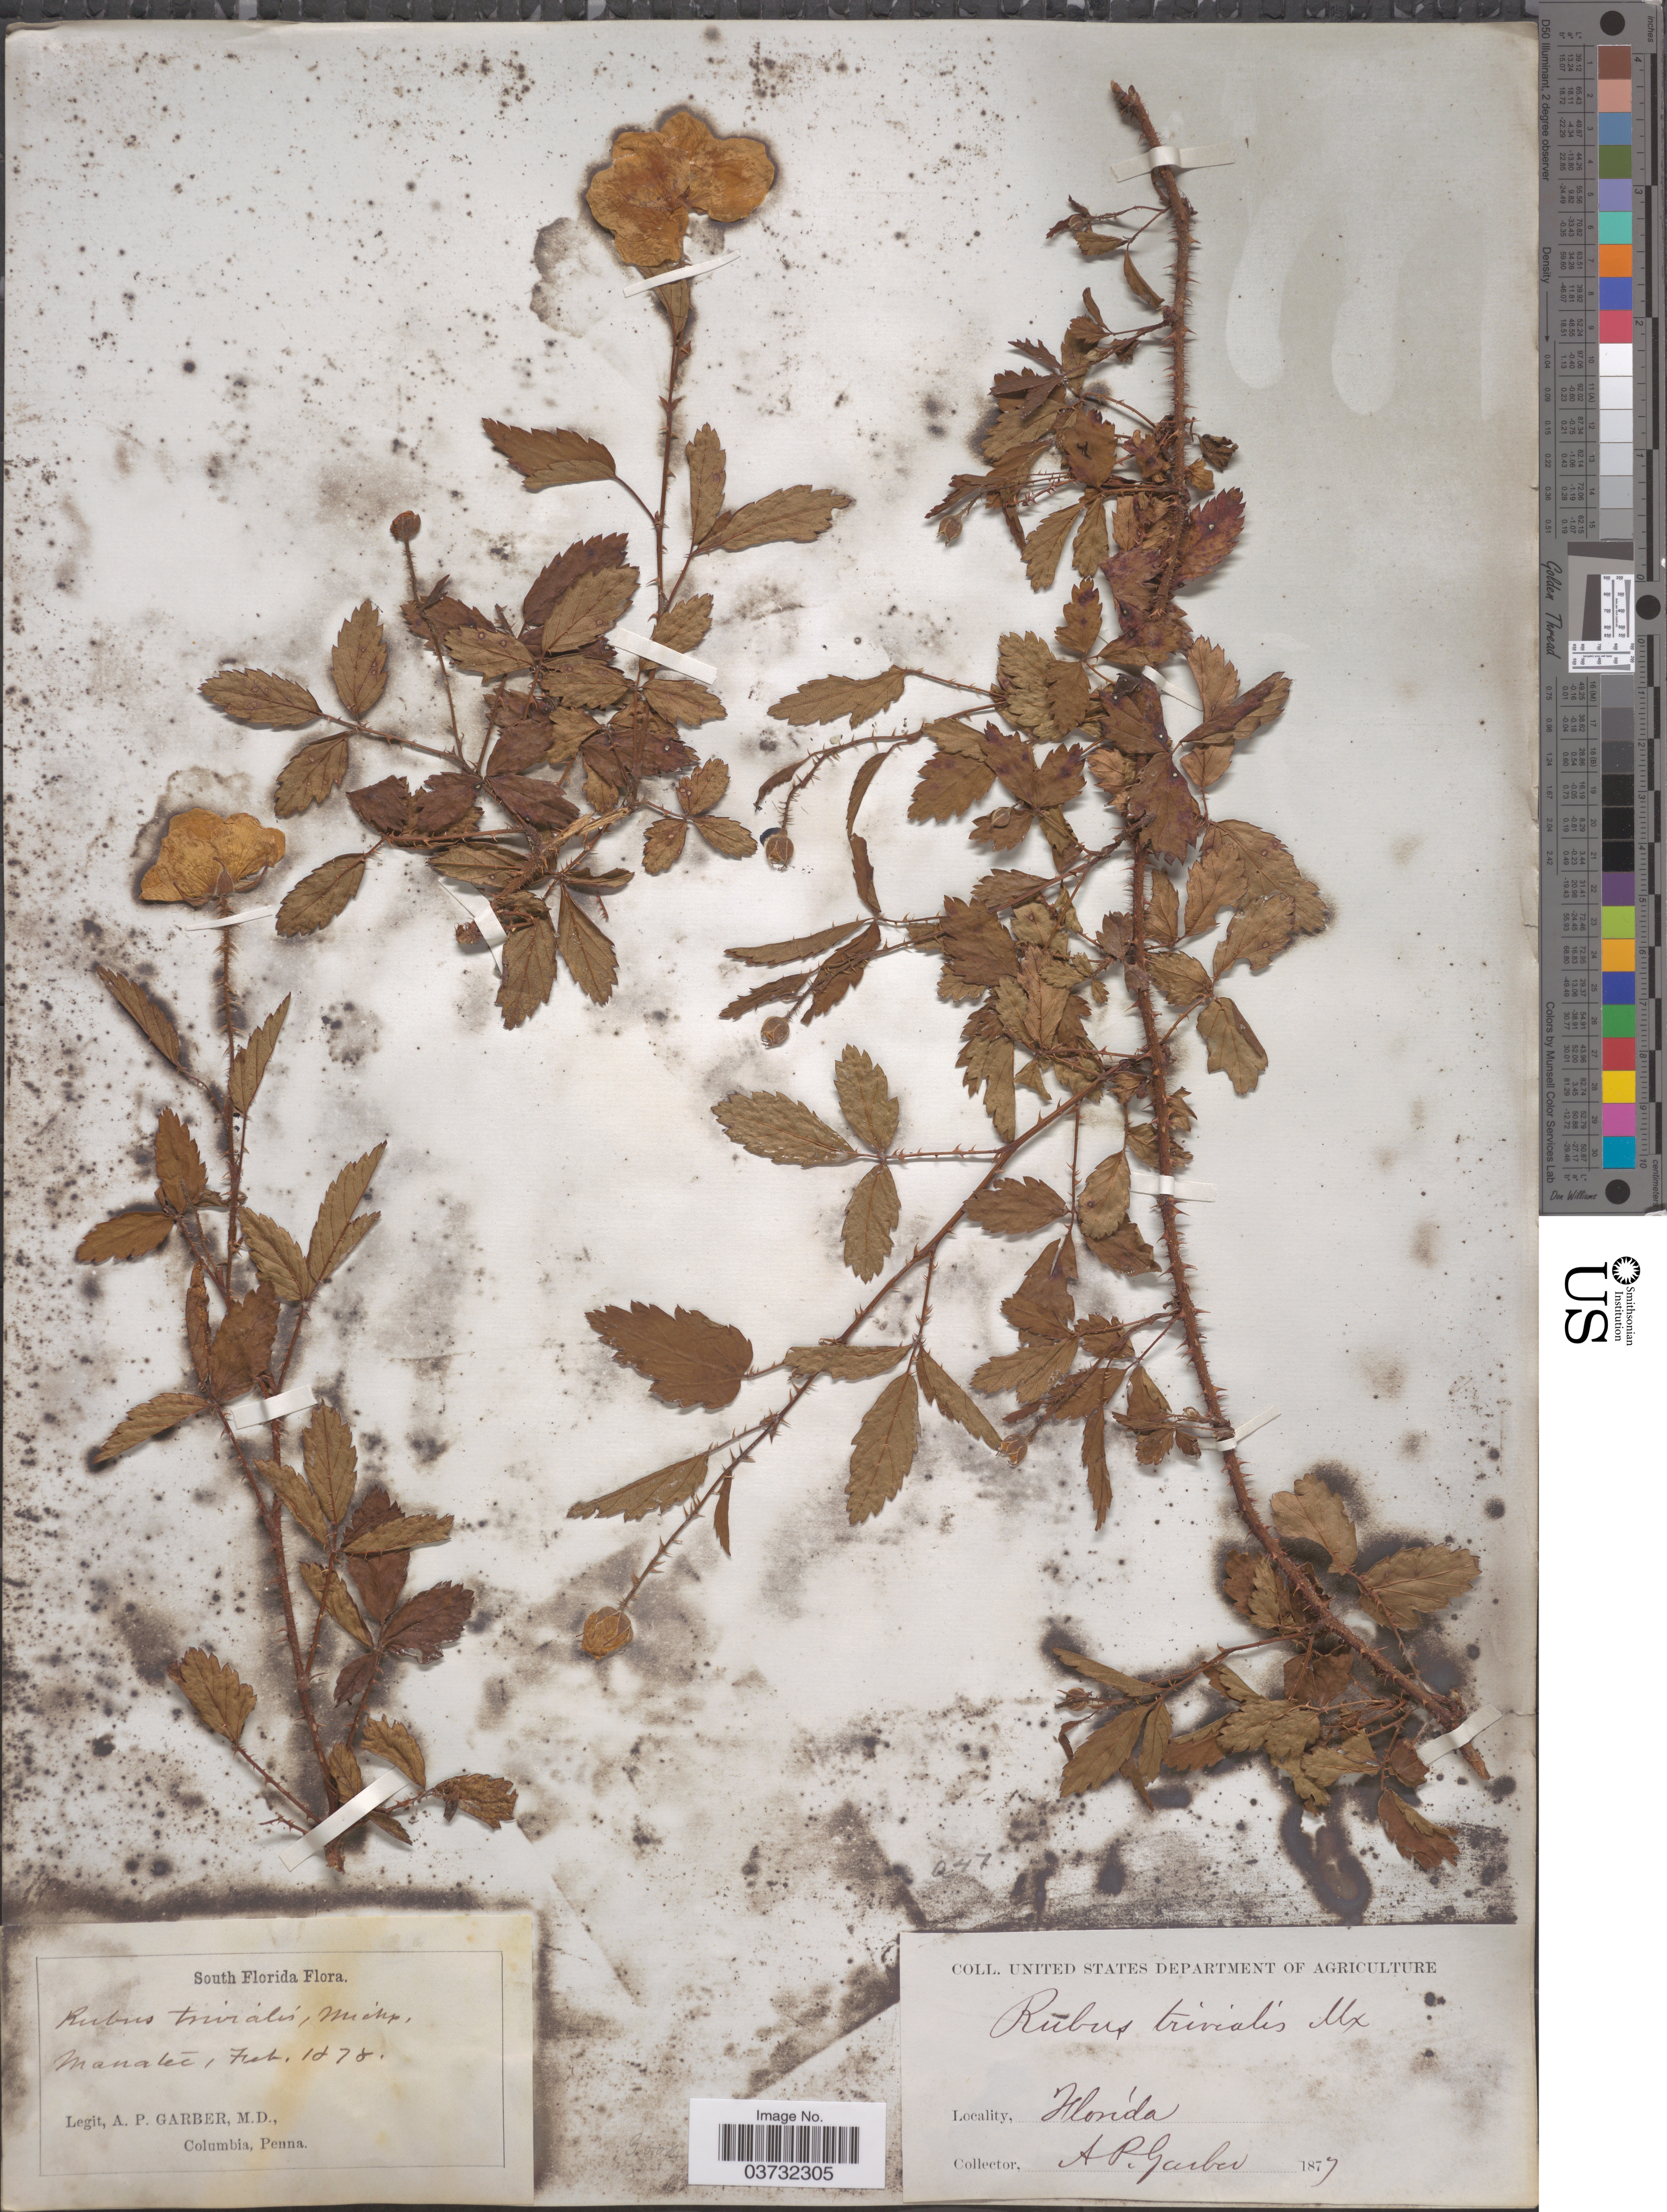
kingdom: Plantae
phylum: Tracheophyta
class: Magnoliopsida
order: Rosales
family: Rosaceae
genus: Rubus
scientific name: Rubus trivialis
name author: Michx.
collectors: A. P. Garber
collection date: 1877/1878-02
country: United States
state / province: Florida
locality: South Florida. Manatee.